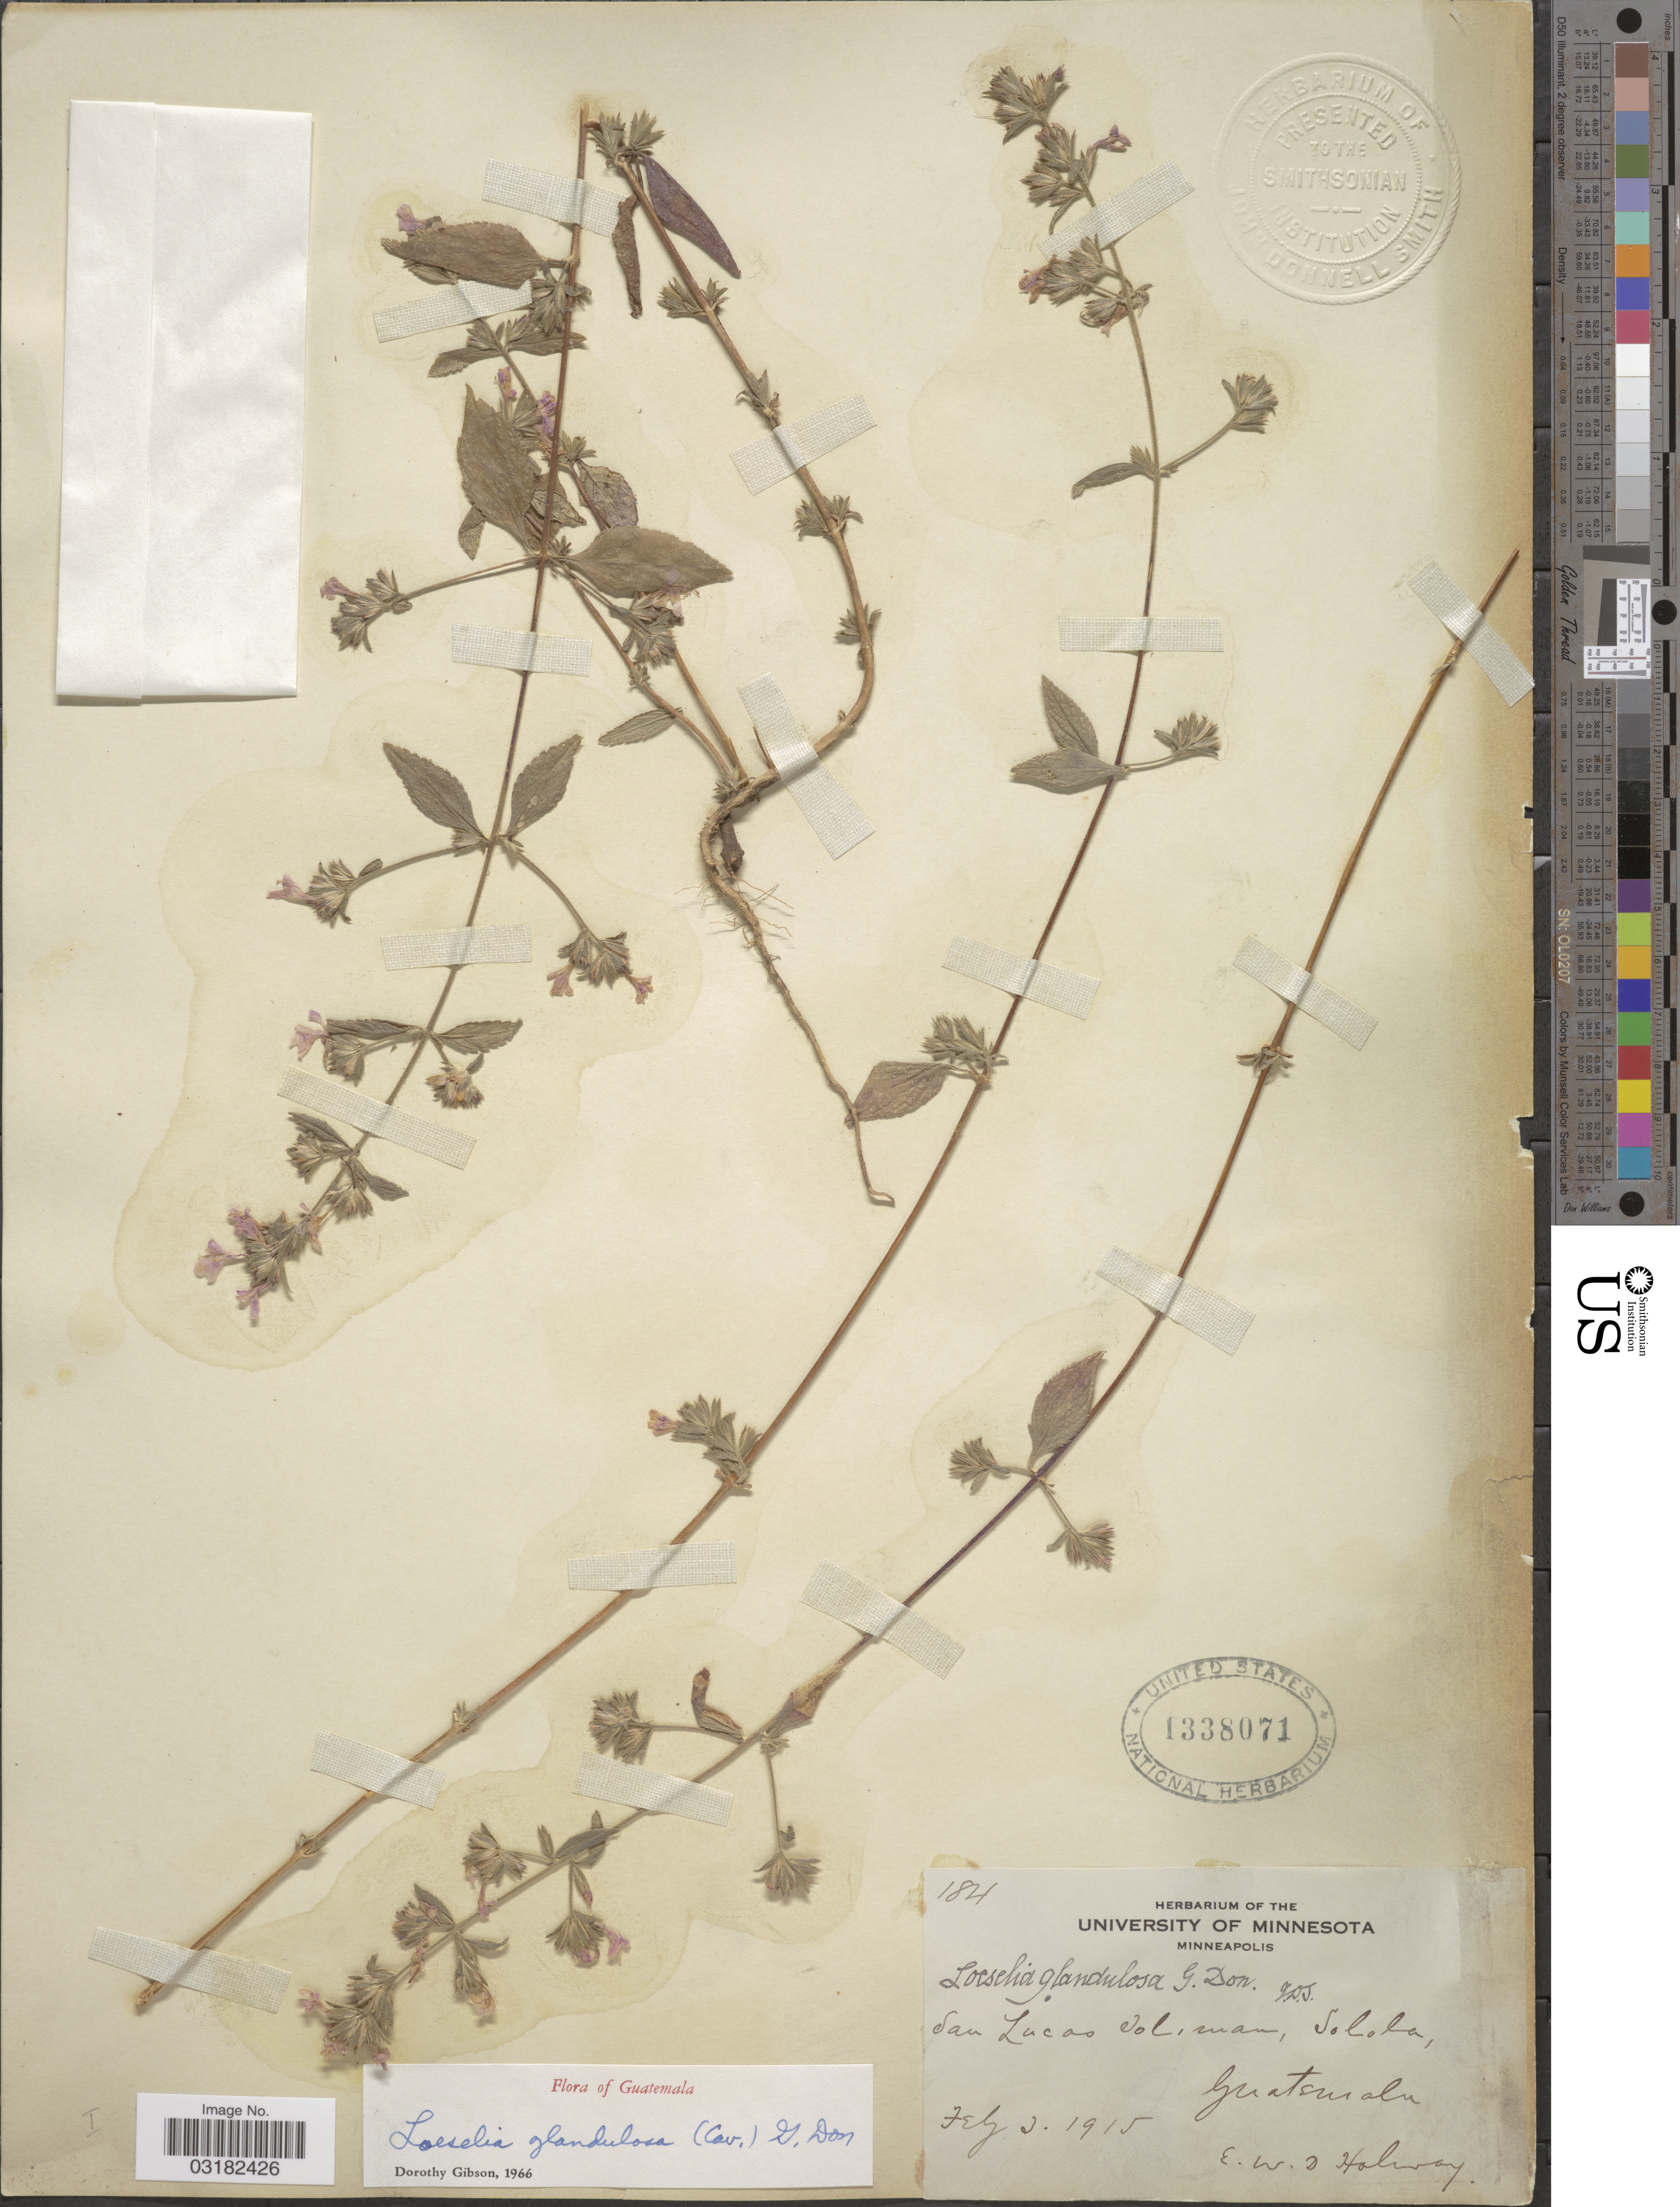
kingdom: Plantae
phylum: Tracheophyta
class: Magnoliopsida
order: Ericales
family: Polemoniaceae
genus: Loeselia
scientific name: Loeselia glandulosa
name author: (Cav.) G. Don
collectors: E. W. D. Holway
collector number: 184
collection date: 1915-02-03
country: Guatemala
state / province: Sololá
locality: San Lucas Toliman.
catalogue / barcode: US 1338071